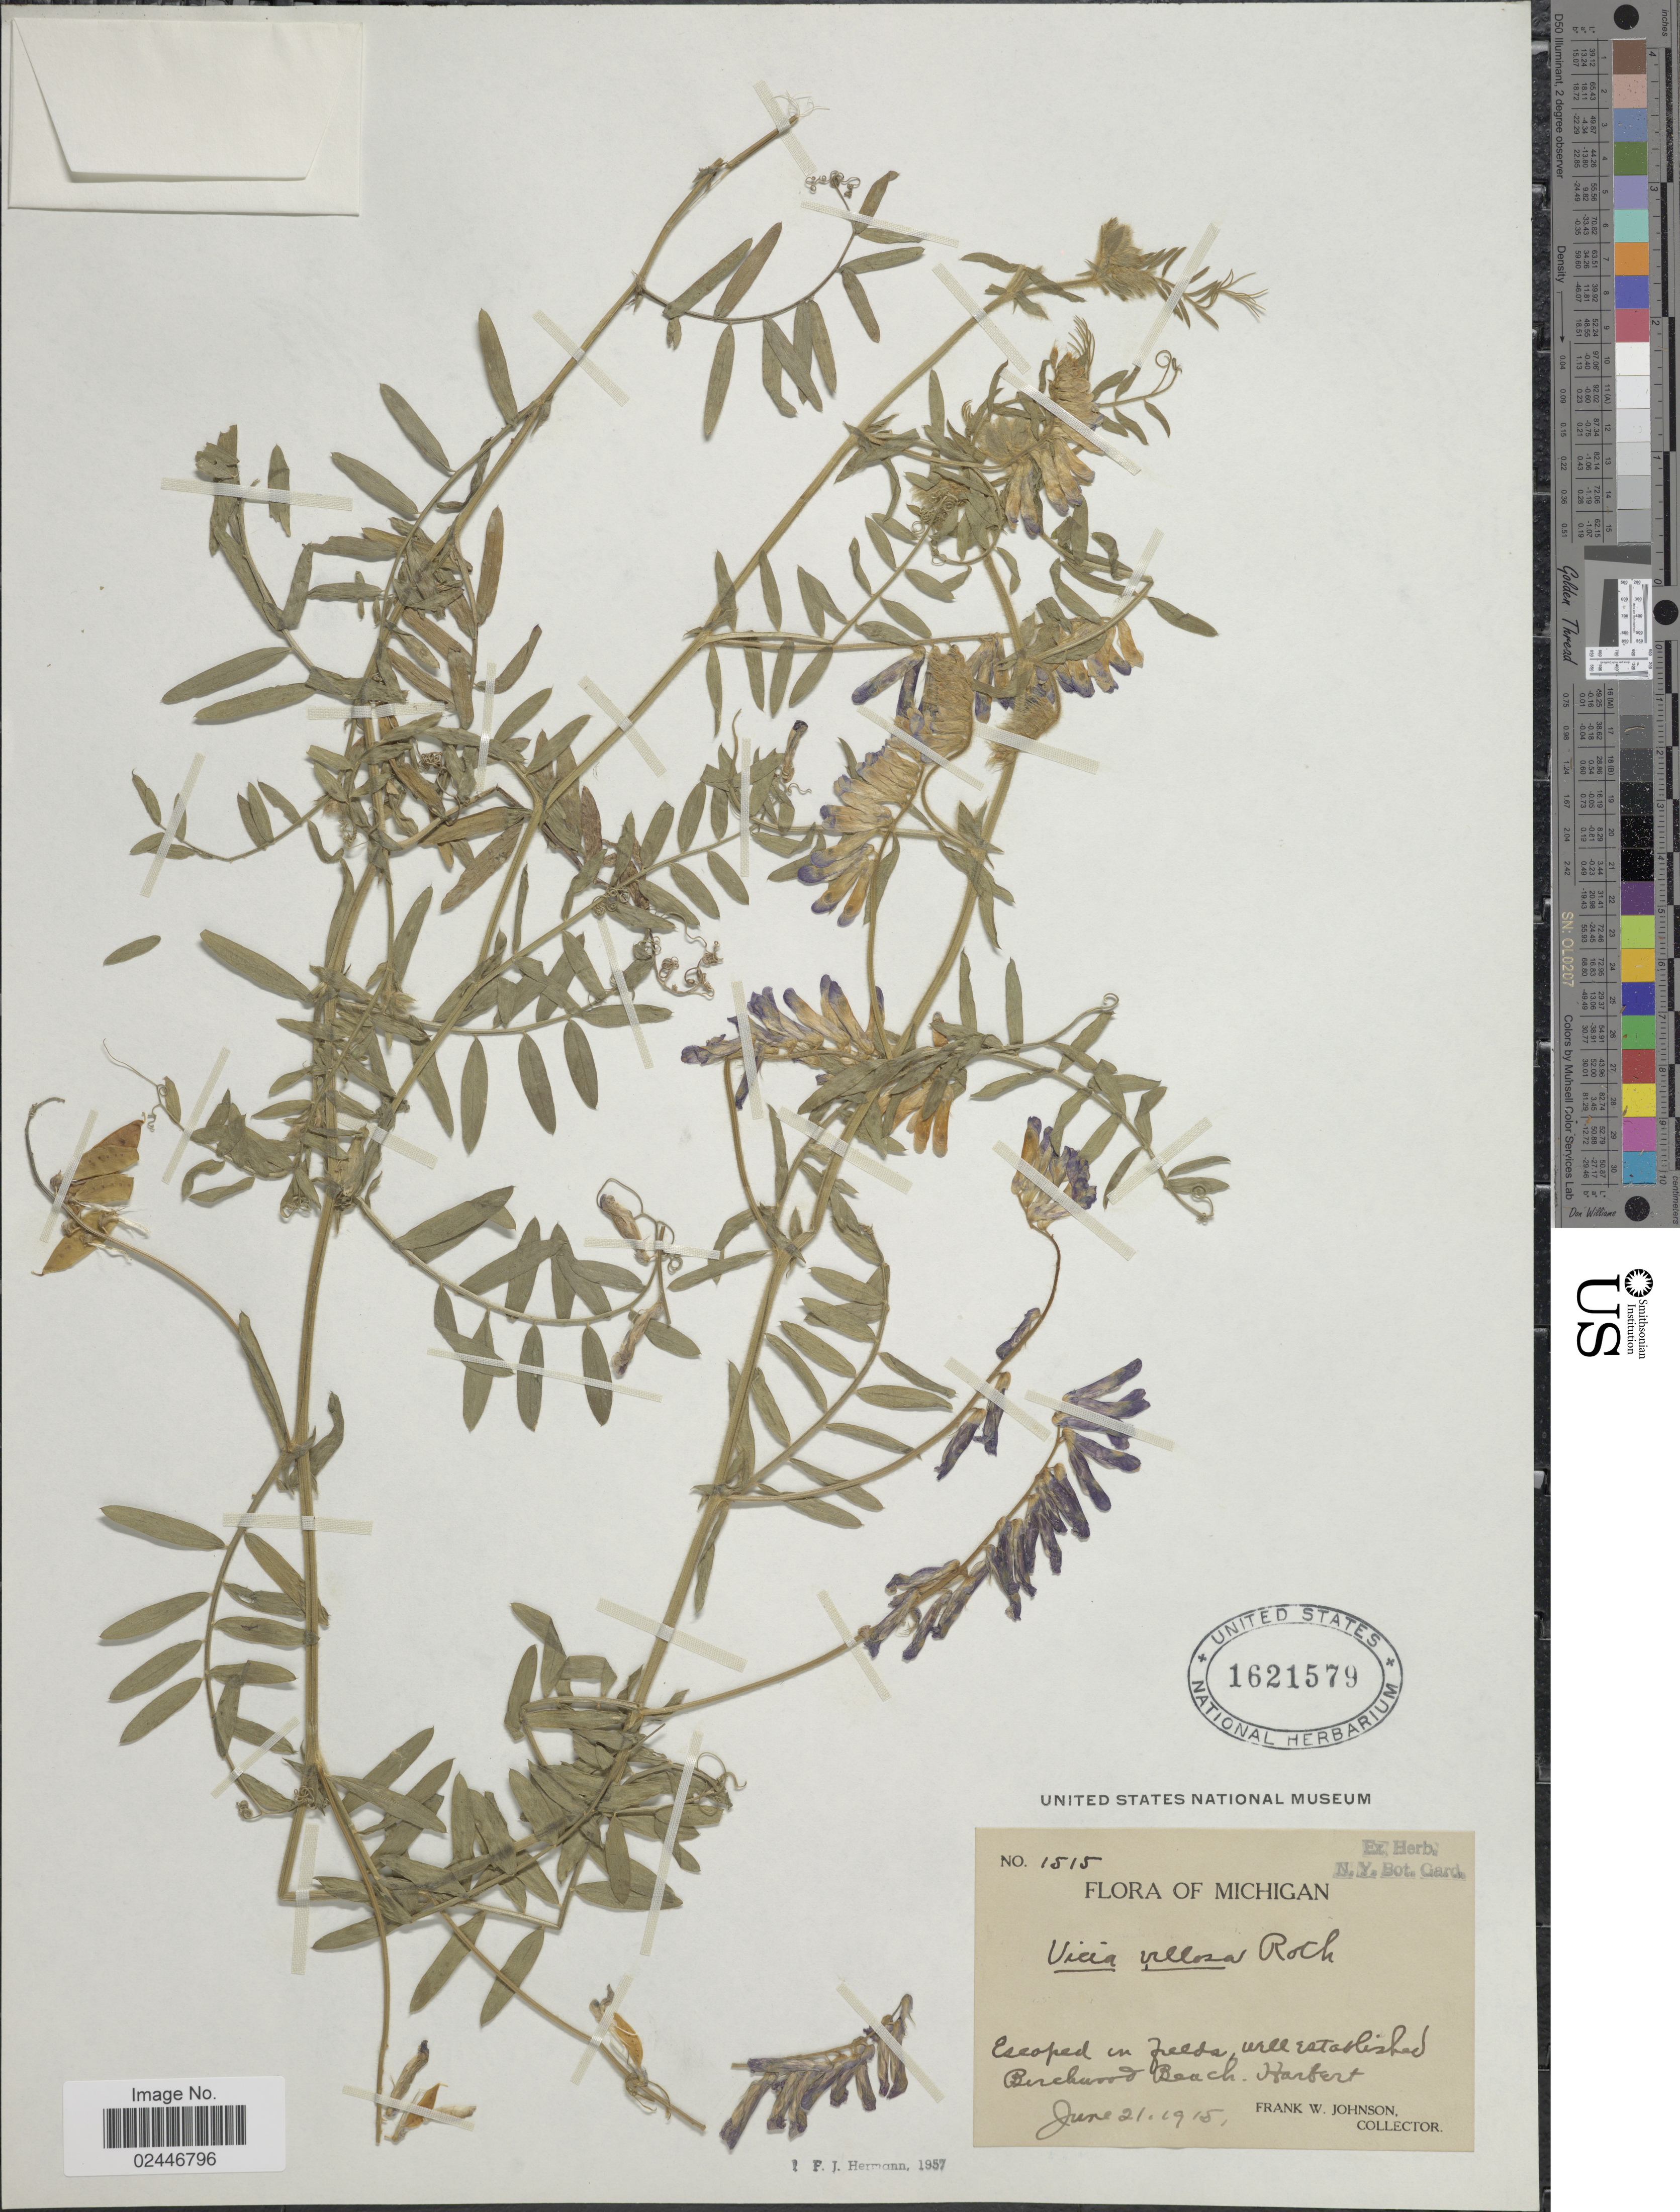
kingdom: Plantae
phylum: Tracheophyta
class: Magnoliopsida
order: Fabales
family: Fabaceae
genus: Vicia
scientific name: Vicia villosa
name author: Roth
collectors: F. W. Johnson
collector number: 1515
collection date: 1915-06-21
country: United States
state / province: Michigan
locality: Escaped in fields, well established Birchwood Beach, Harbert.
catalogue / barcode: US 1621579